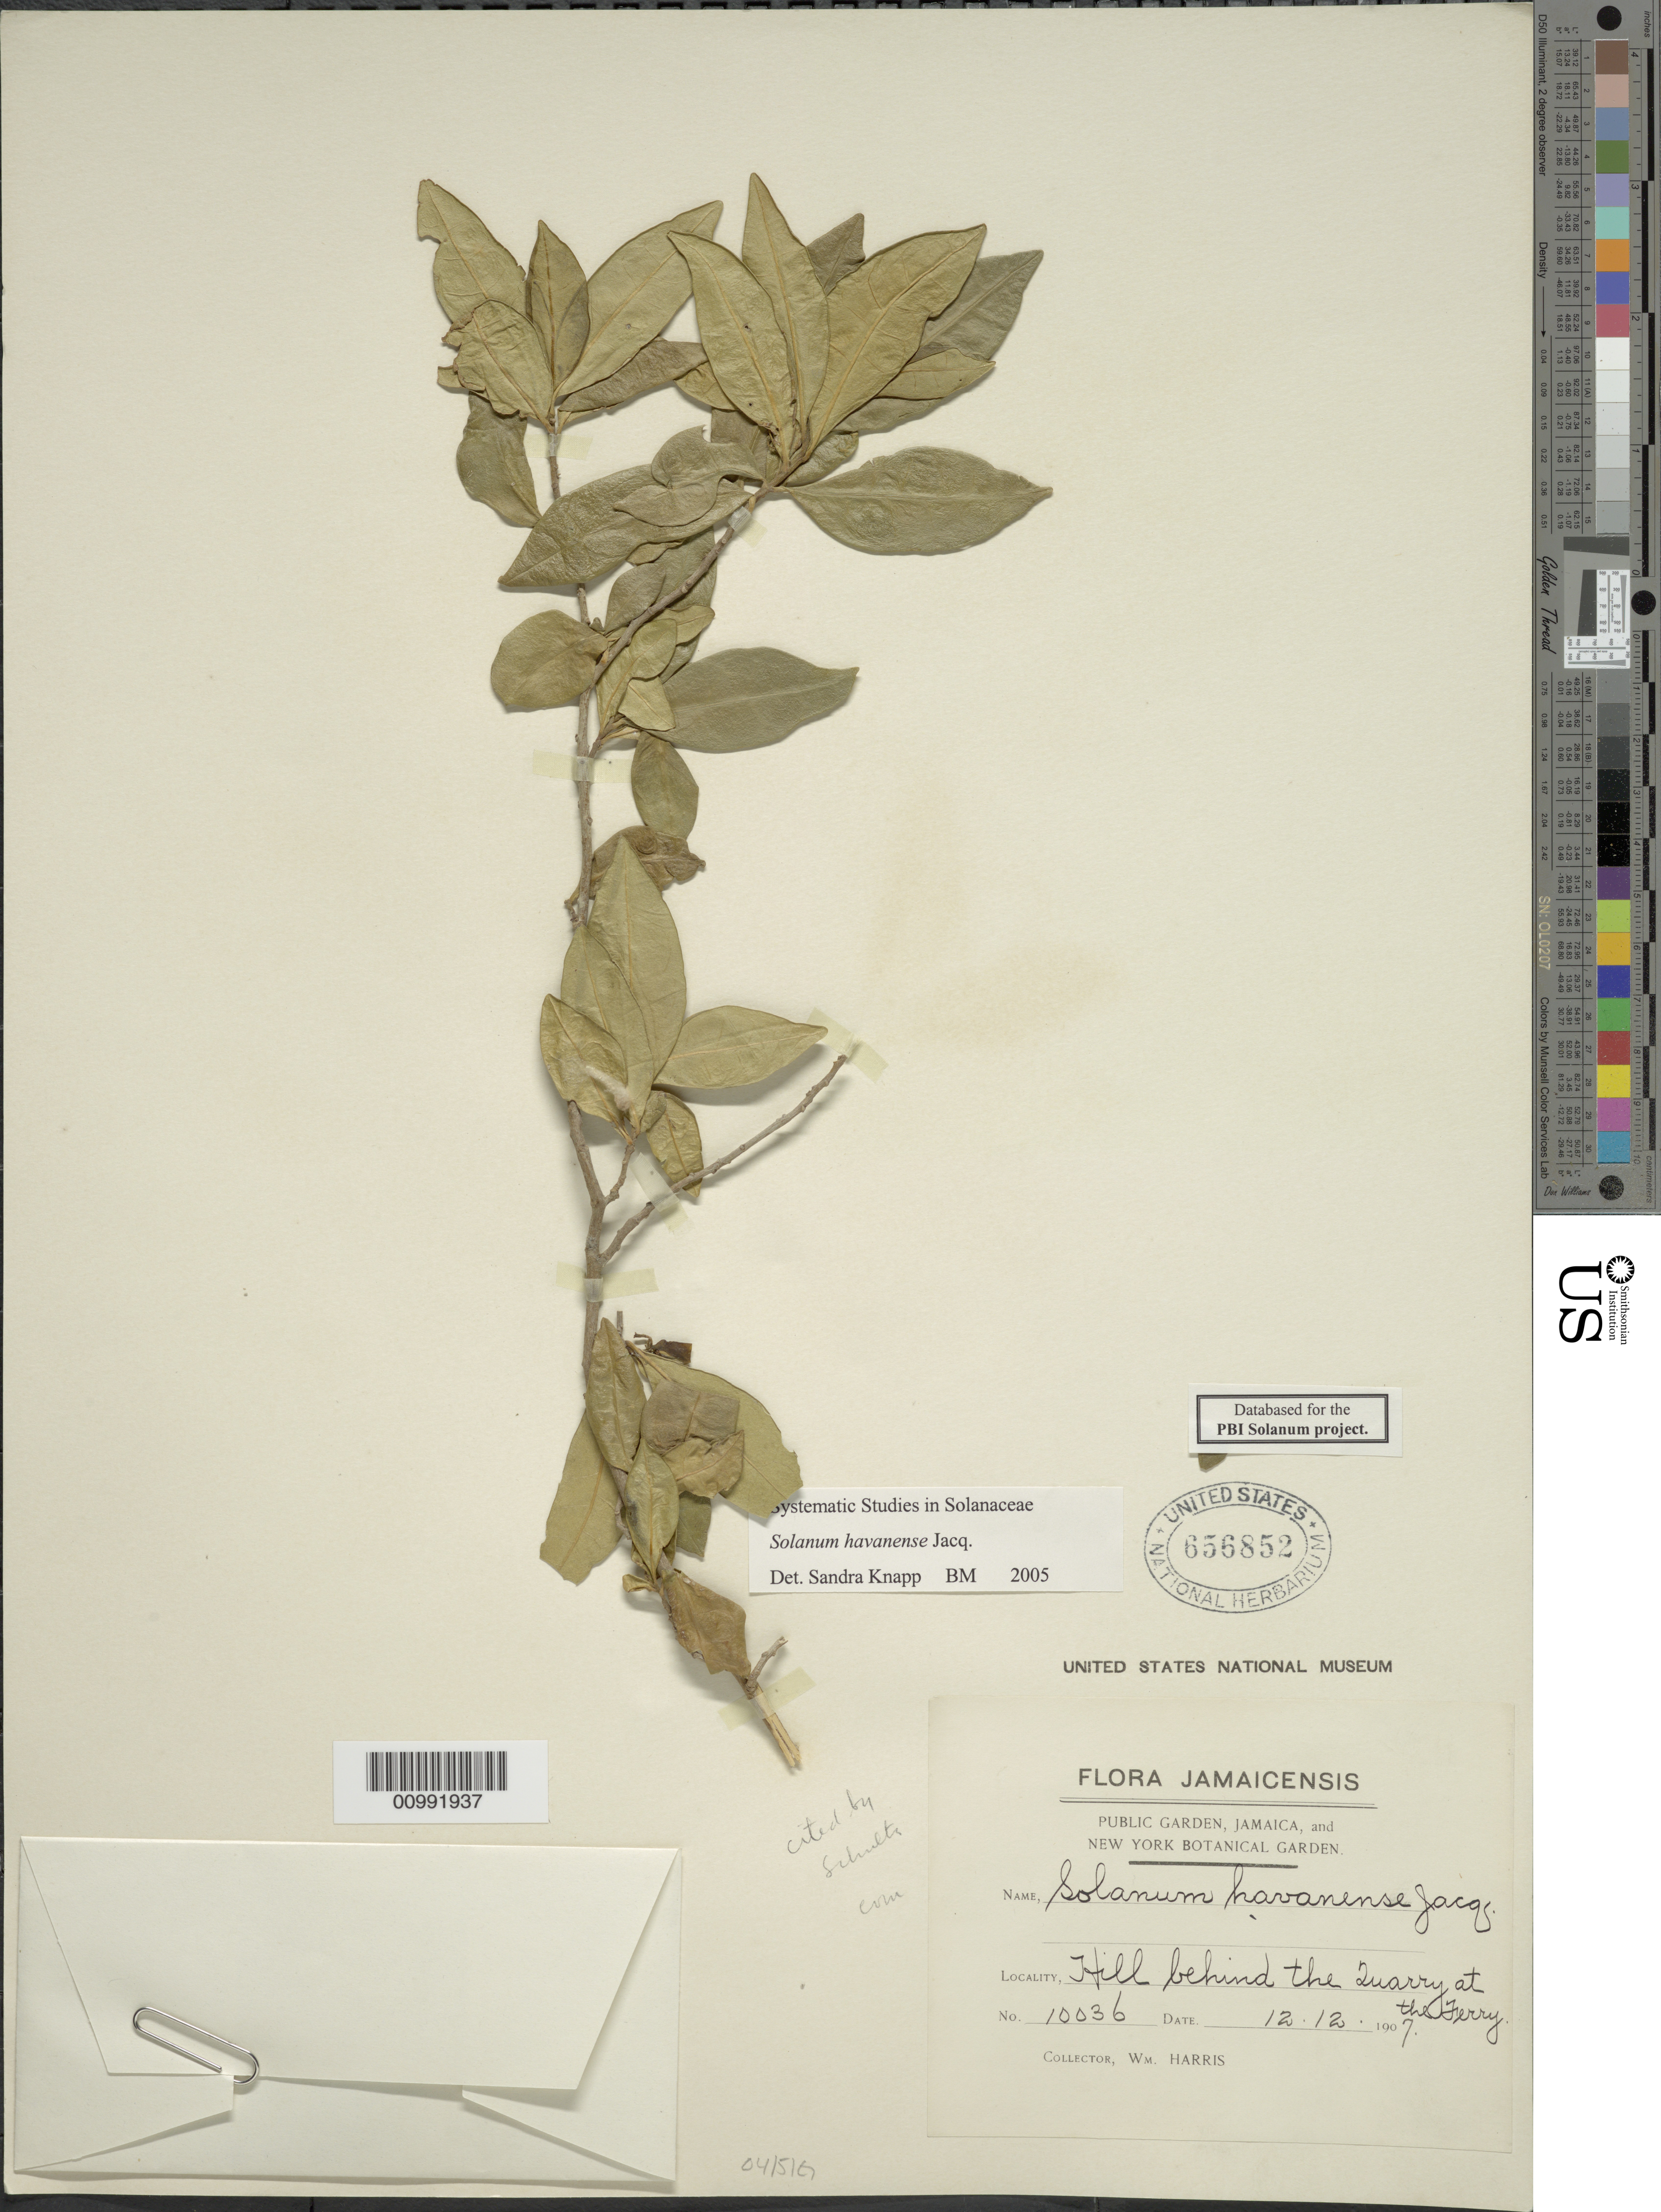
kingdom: Plantae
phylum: Tracheophyta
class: Magnoliopsida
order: Solanales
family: Solanaceae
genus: Solanum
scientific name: Solanum havanense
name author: Jacq.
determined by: Knapp, S. D.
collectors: W. Harris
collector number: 10036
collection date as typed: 12 Dec 1907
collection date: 1907-12-12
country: Jamaica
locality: hill behind the Quarry at the Ferry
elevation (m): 60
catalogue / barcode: US 656852